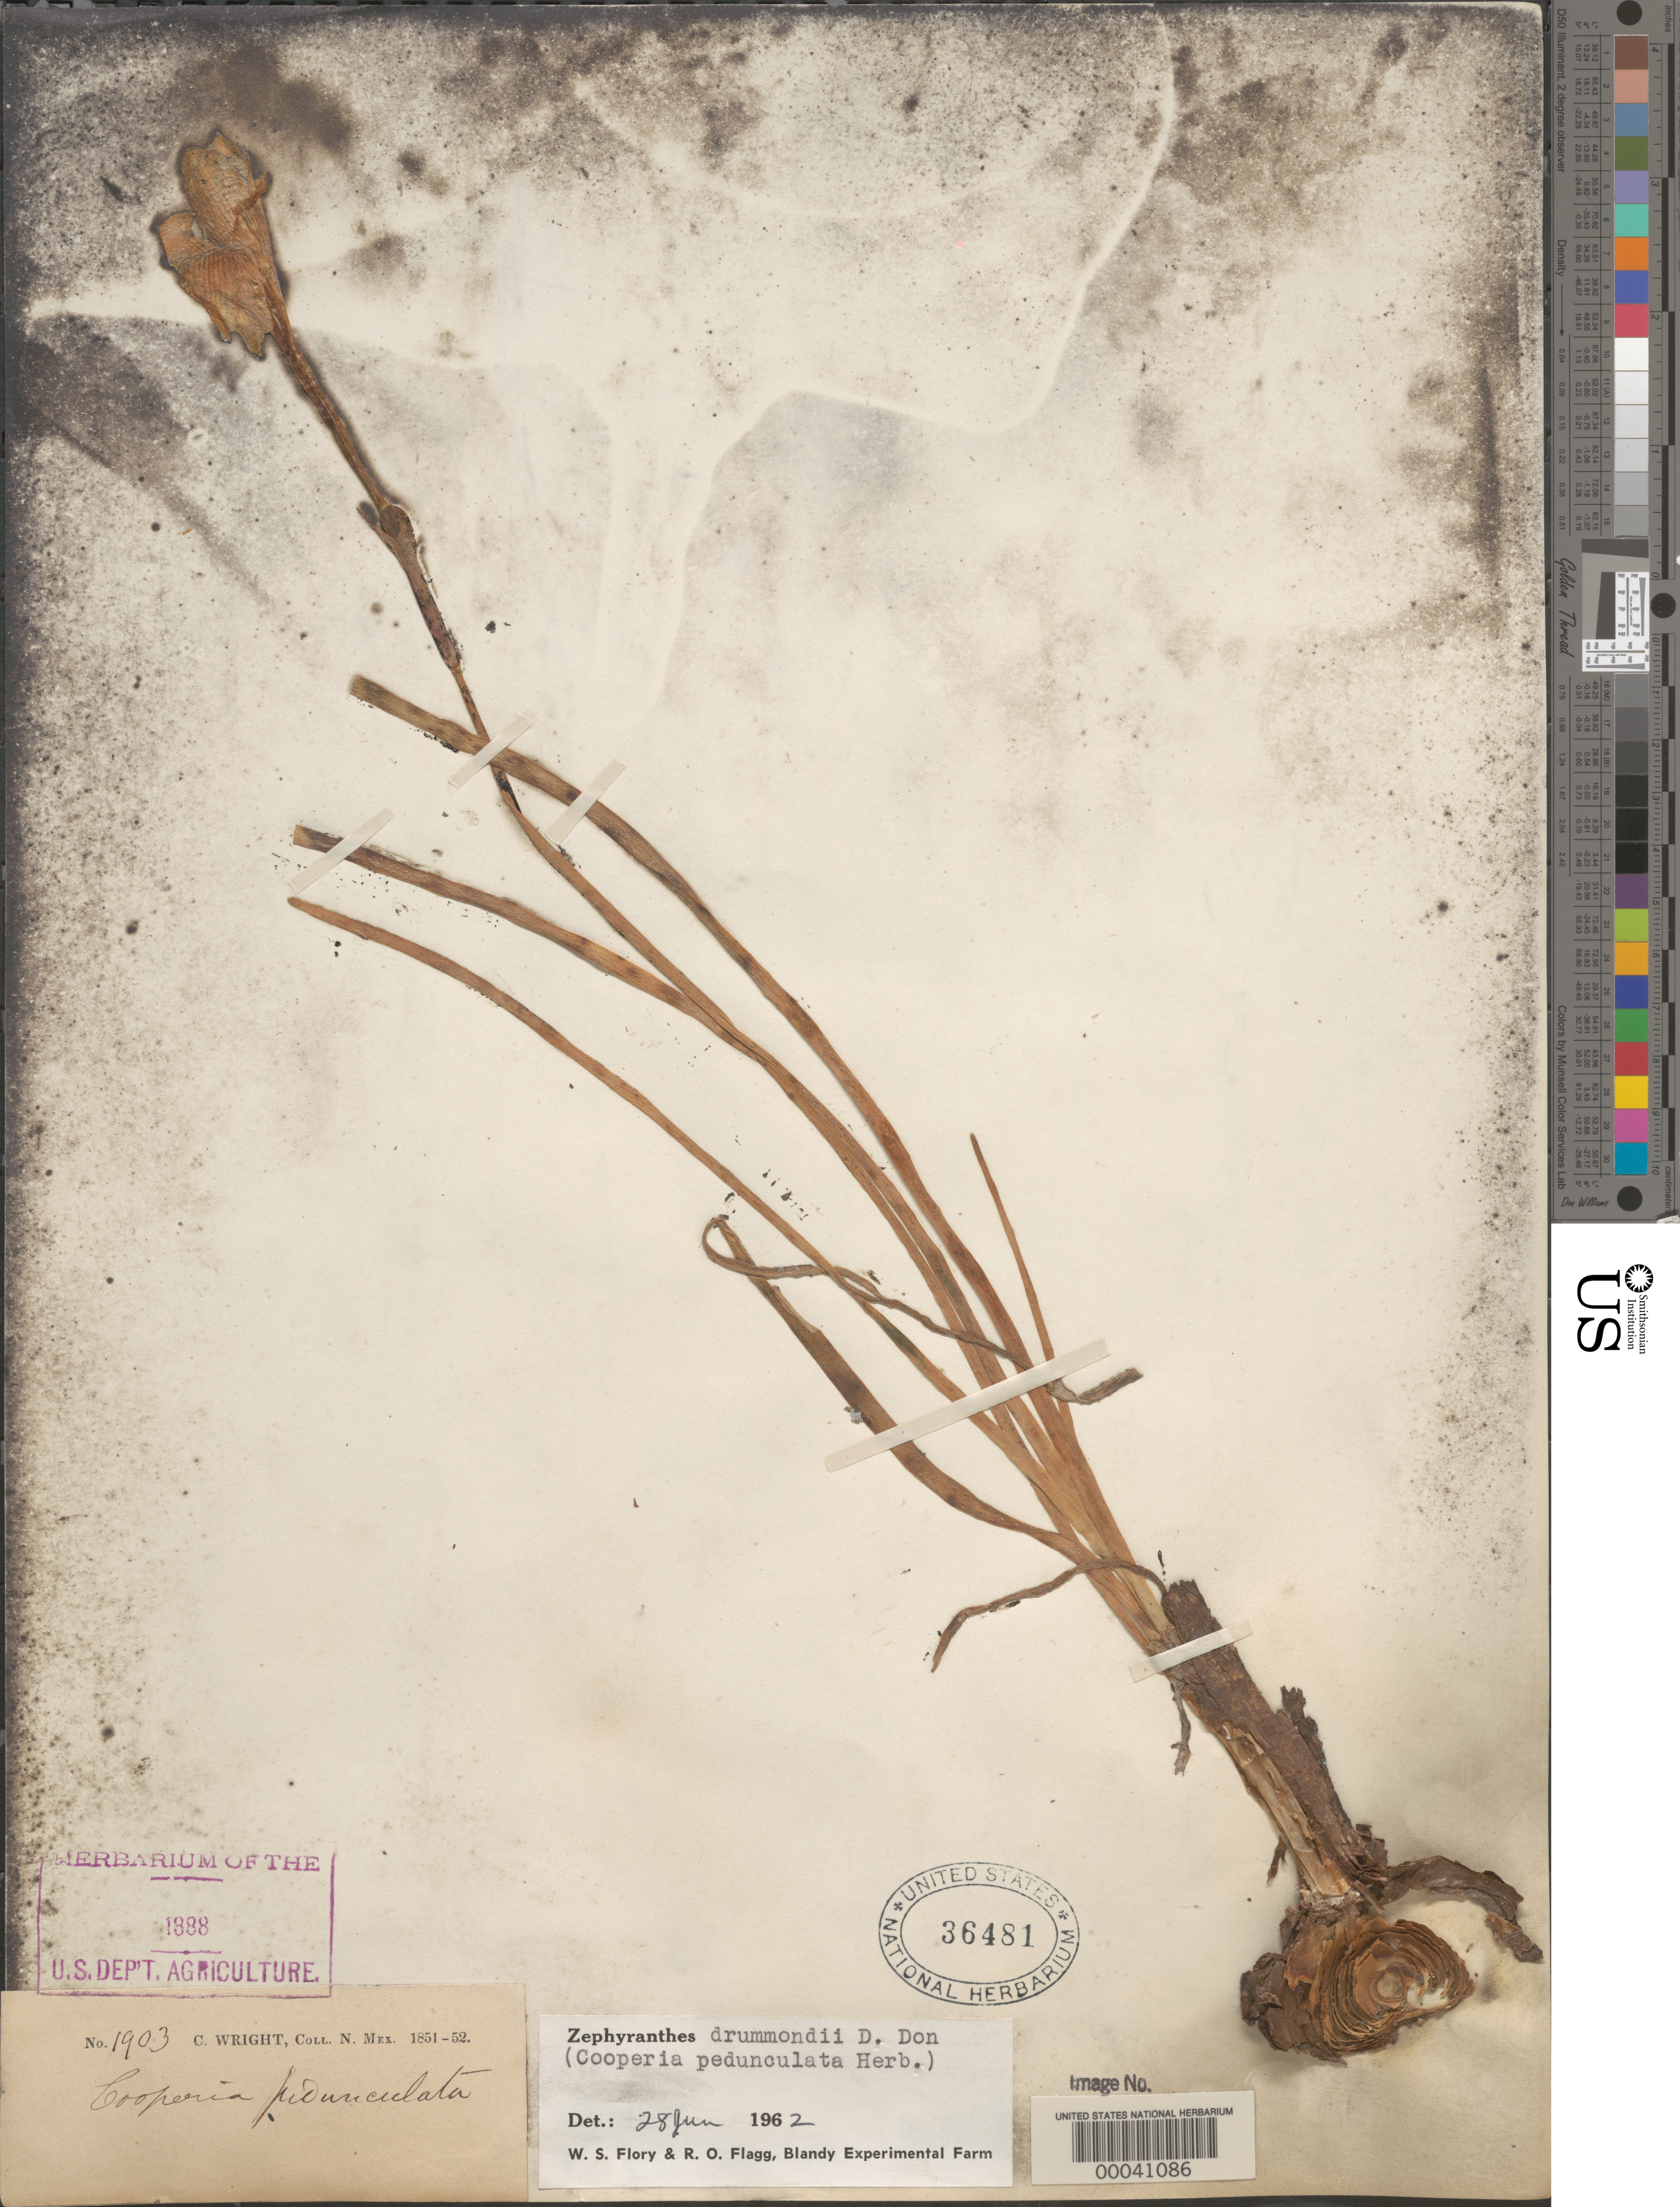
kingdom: Plantae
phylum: Tracheophyta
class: Liliopsida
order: Asparagales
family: Amaryllidaceae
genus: Zephyranthes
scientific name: Zephyranthes drummondii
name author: D. Don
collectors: C. Wright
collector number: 1903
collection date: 1851/1852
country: United States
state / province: New Mexico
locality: "N. Mex." [=northern Mexico or New Mexico? either way possibly referring to present-day Arizona or Texas]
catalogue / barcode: US 36481